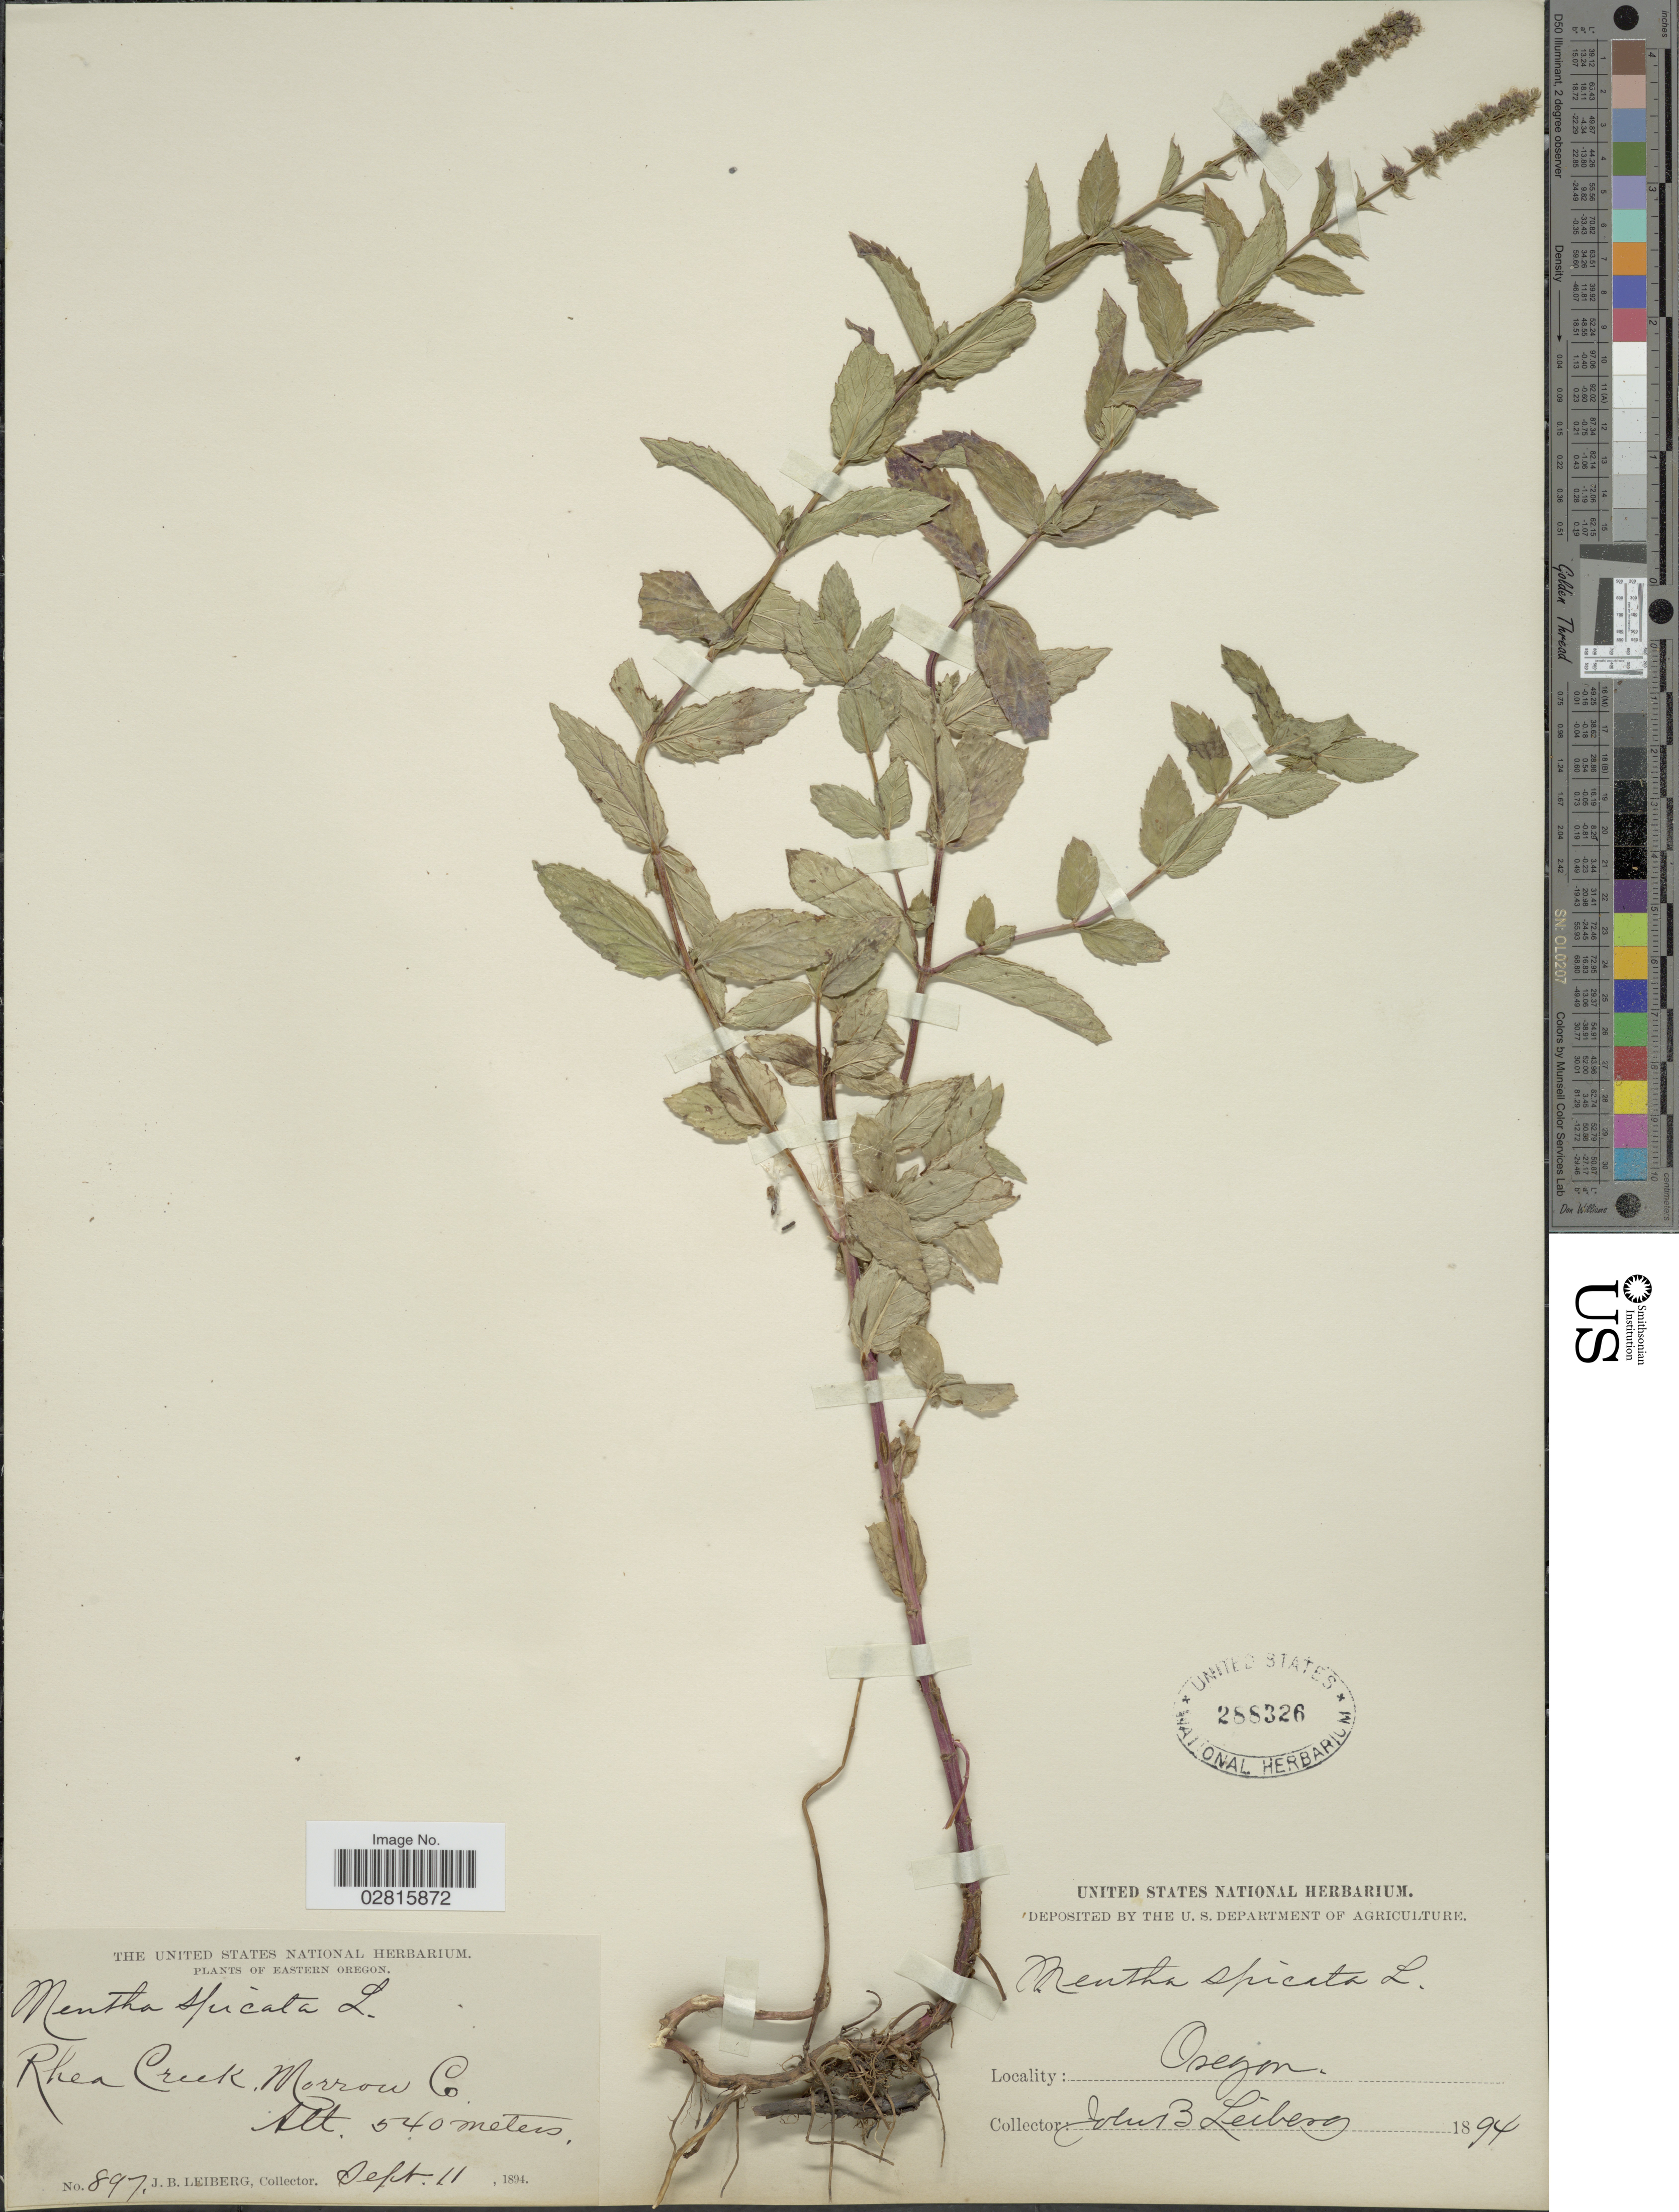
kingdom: Plantae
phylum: Tracheophyta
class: Magnoliopsida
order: Lamiales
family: Lamiaceae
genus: Mentha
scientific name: Mentha spicata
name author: L.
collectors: J. B. Leiberg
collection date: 1894-09-11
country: United States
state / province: Oregon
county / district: Morrow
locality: Rhea Creek, Morrow Co.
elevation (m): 540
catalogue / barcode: US 288326